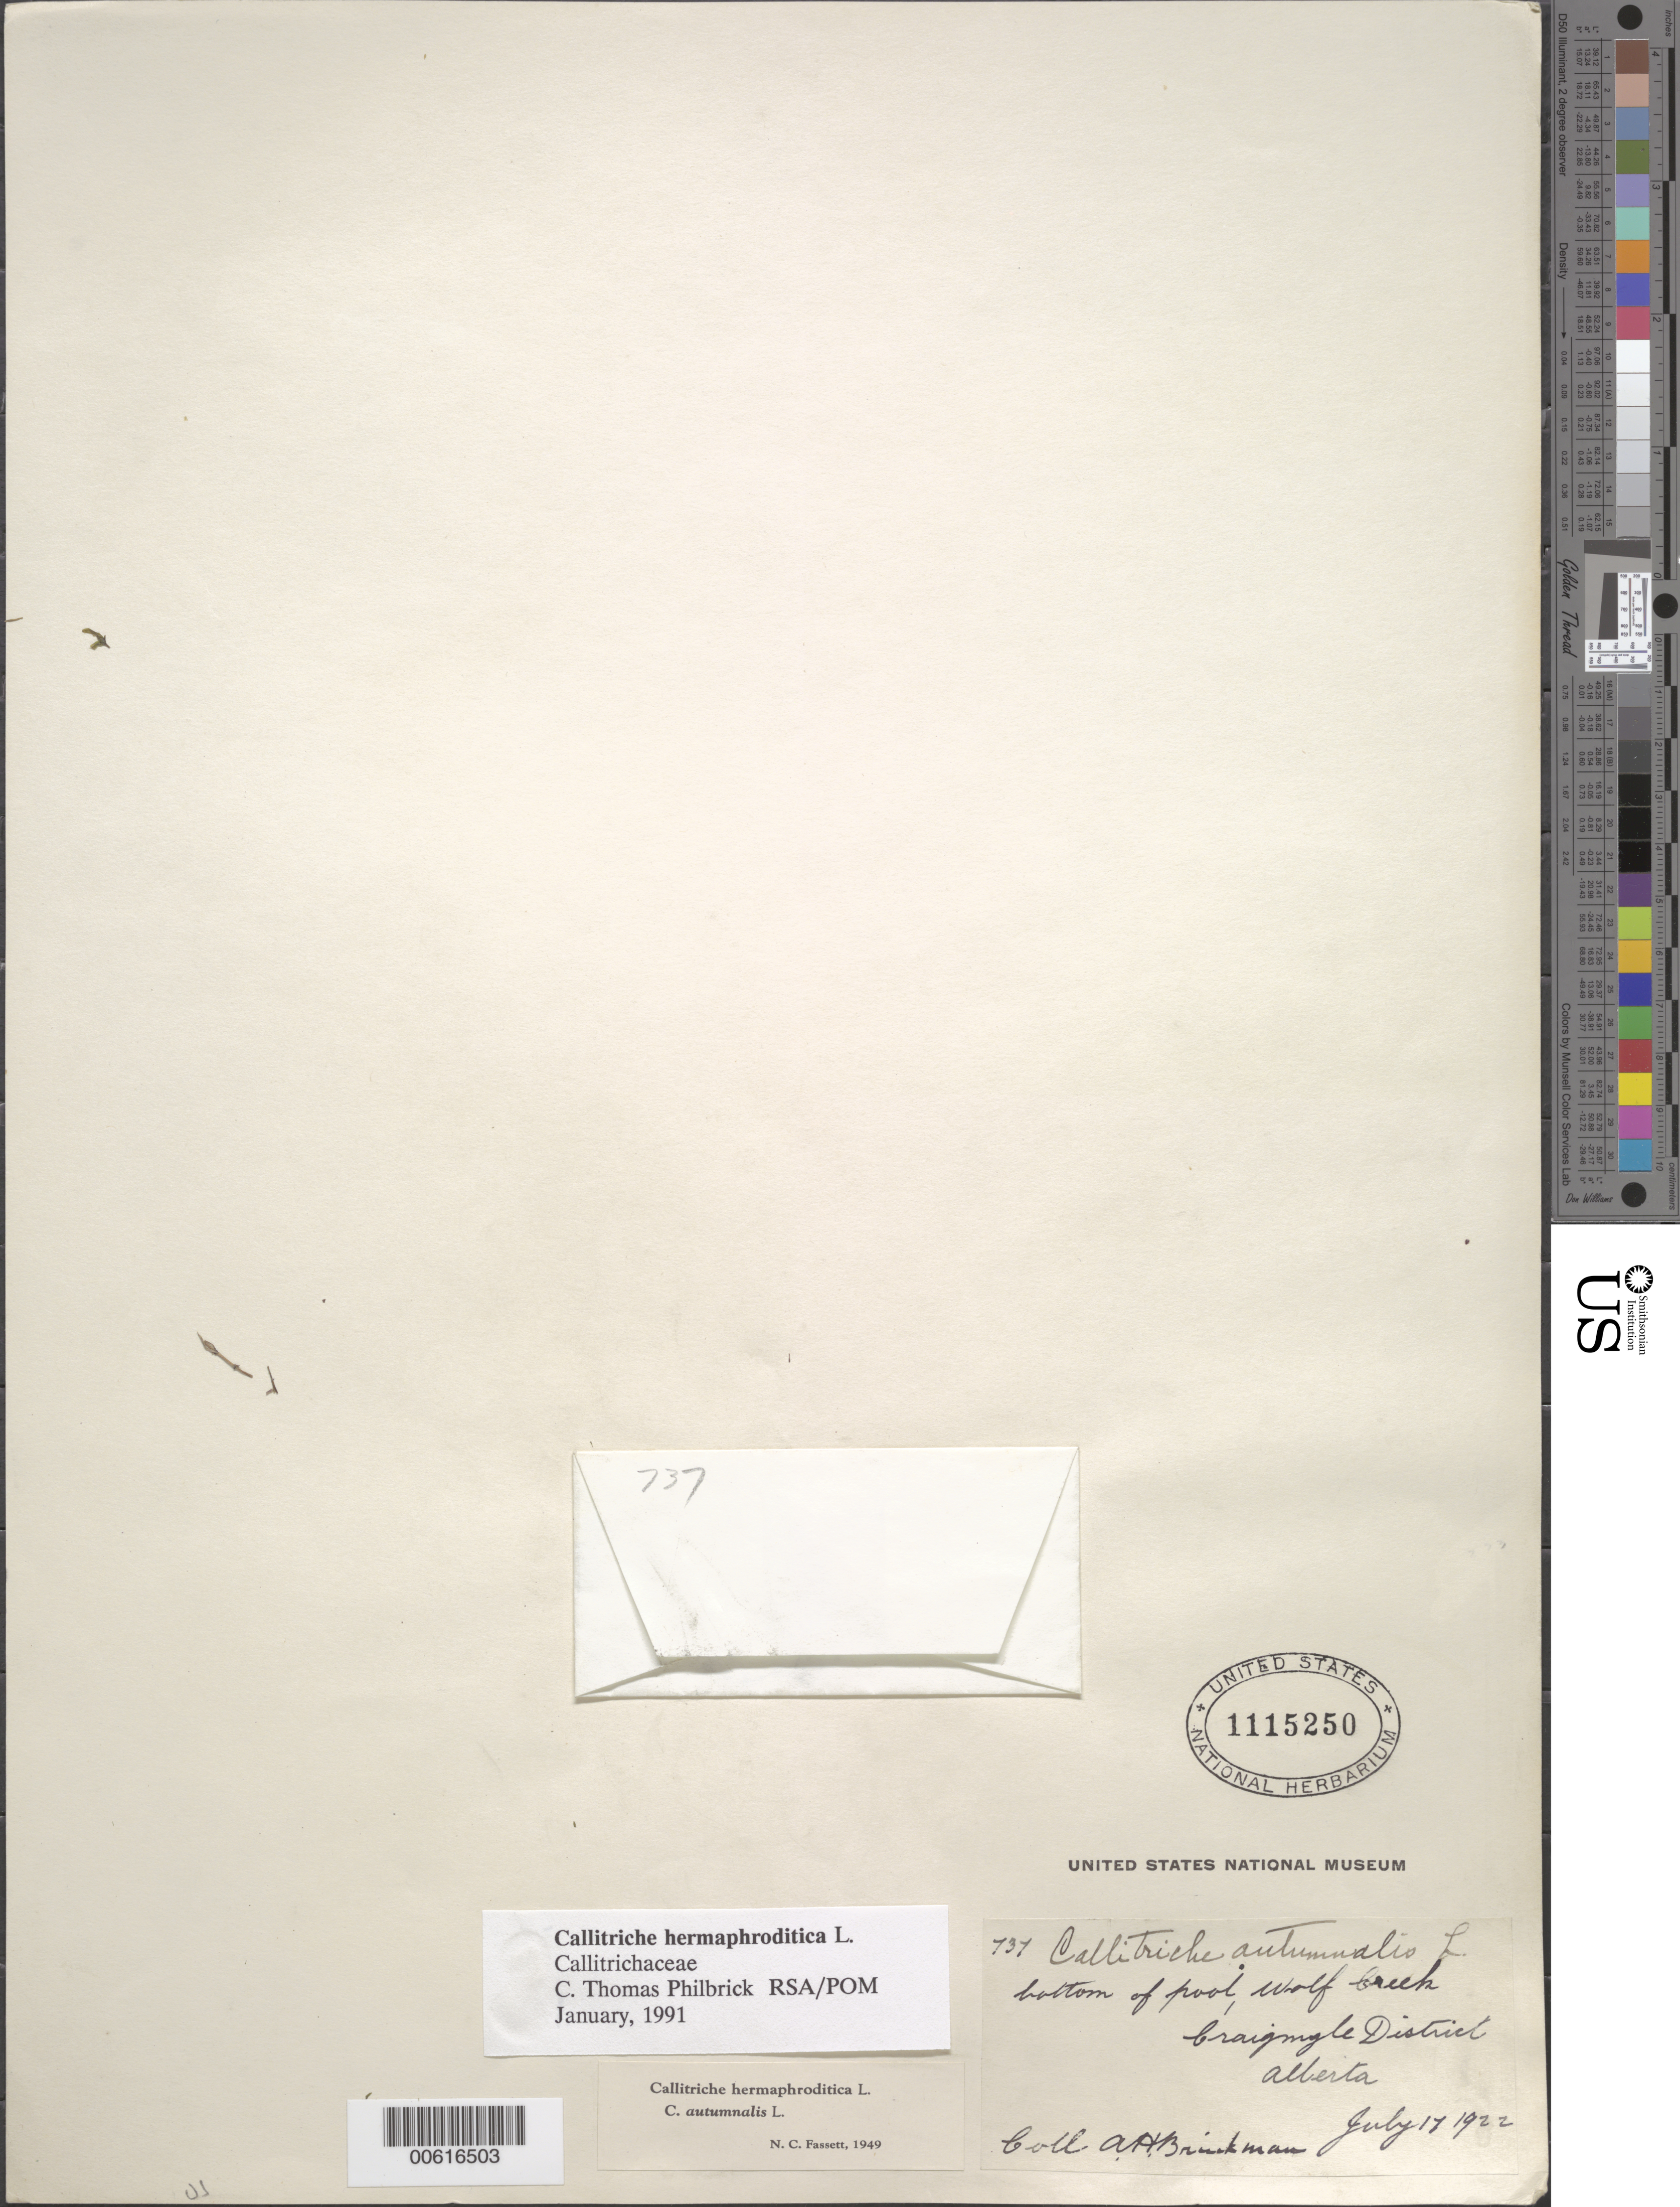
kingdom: Plantae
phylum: Tracheophyta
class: Magnoliopsida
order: Lamiales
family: Plantaginaceae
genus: Callitriche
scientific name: Callitriche hermaphroditica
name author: L.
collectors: A. Brinkman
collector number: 737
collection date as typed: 17 Jul 1922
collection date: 1922-07-17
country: Canada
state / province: Alberta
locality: Craigmyle Dist., Wolf Creek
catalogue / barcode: US 1115250